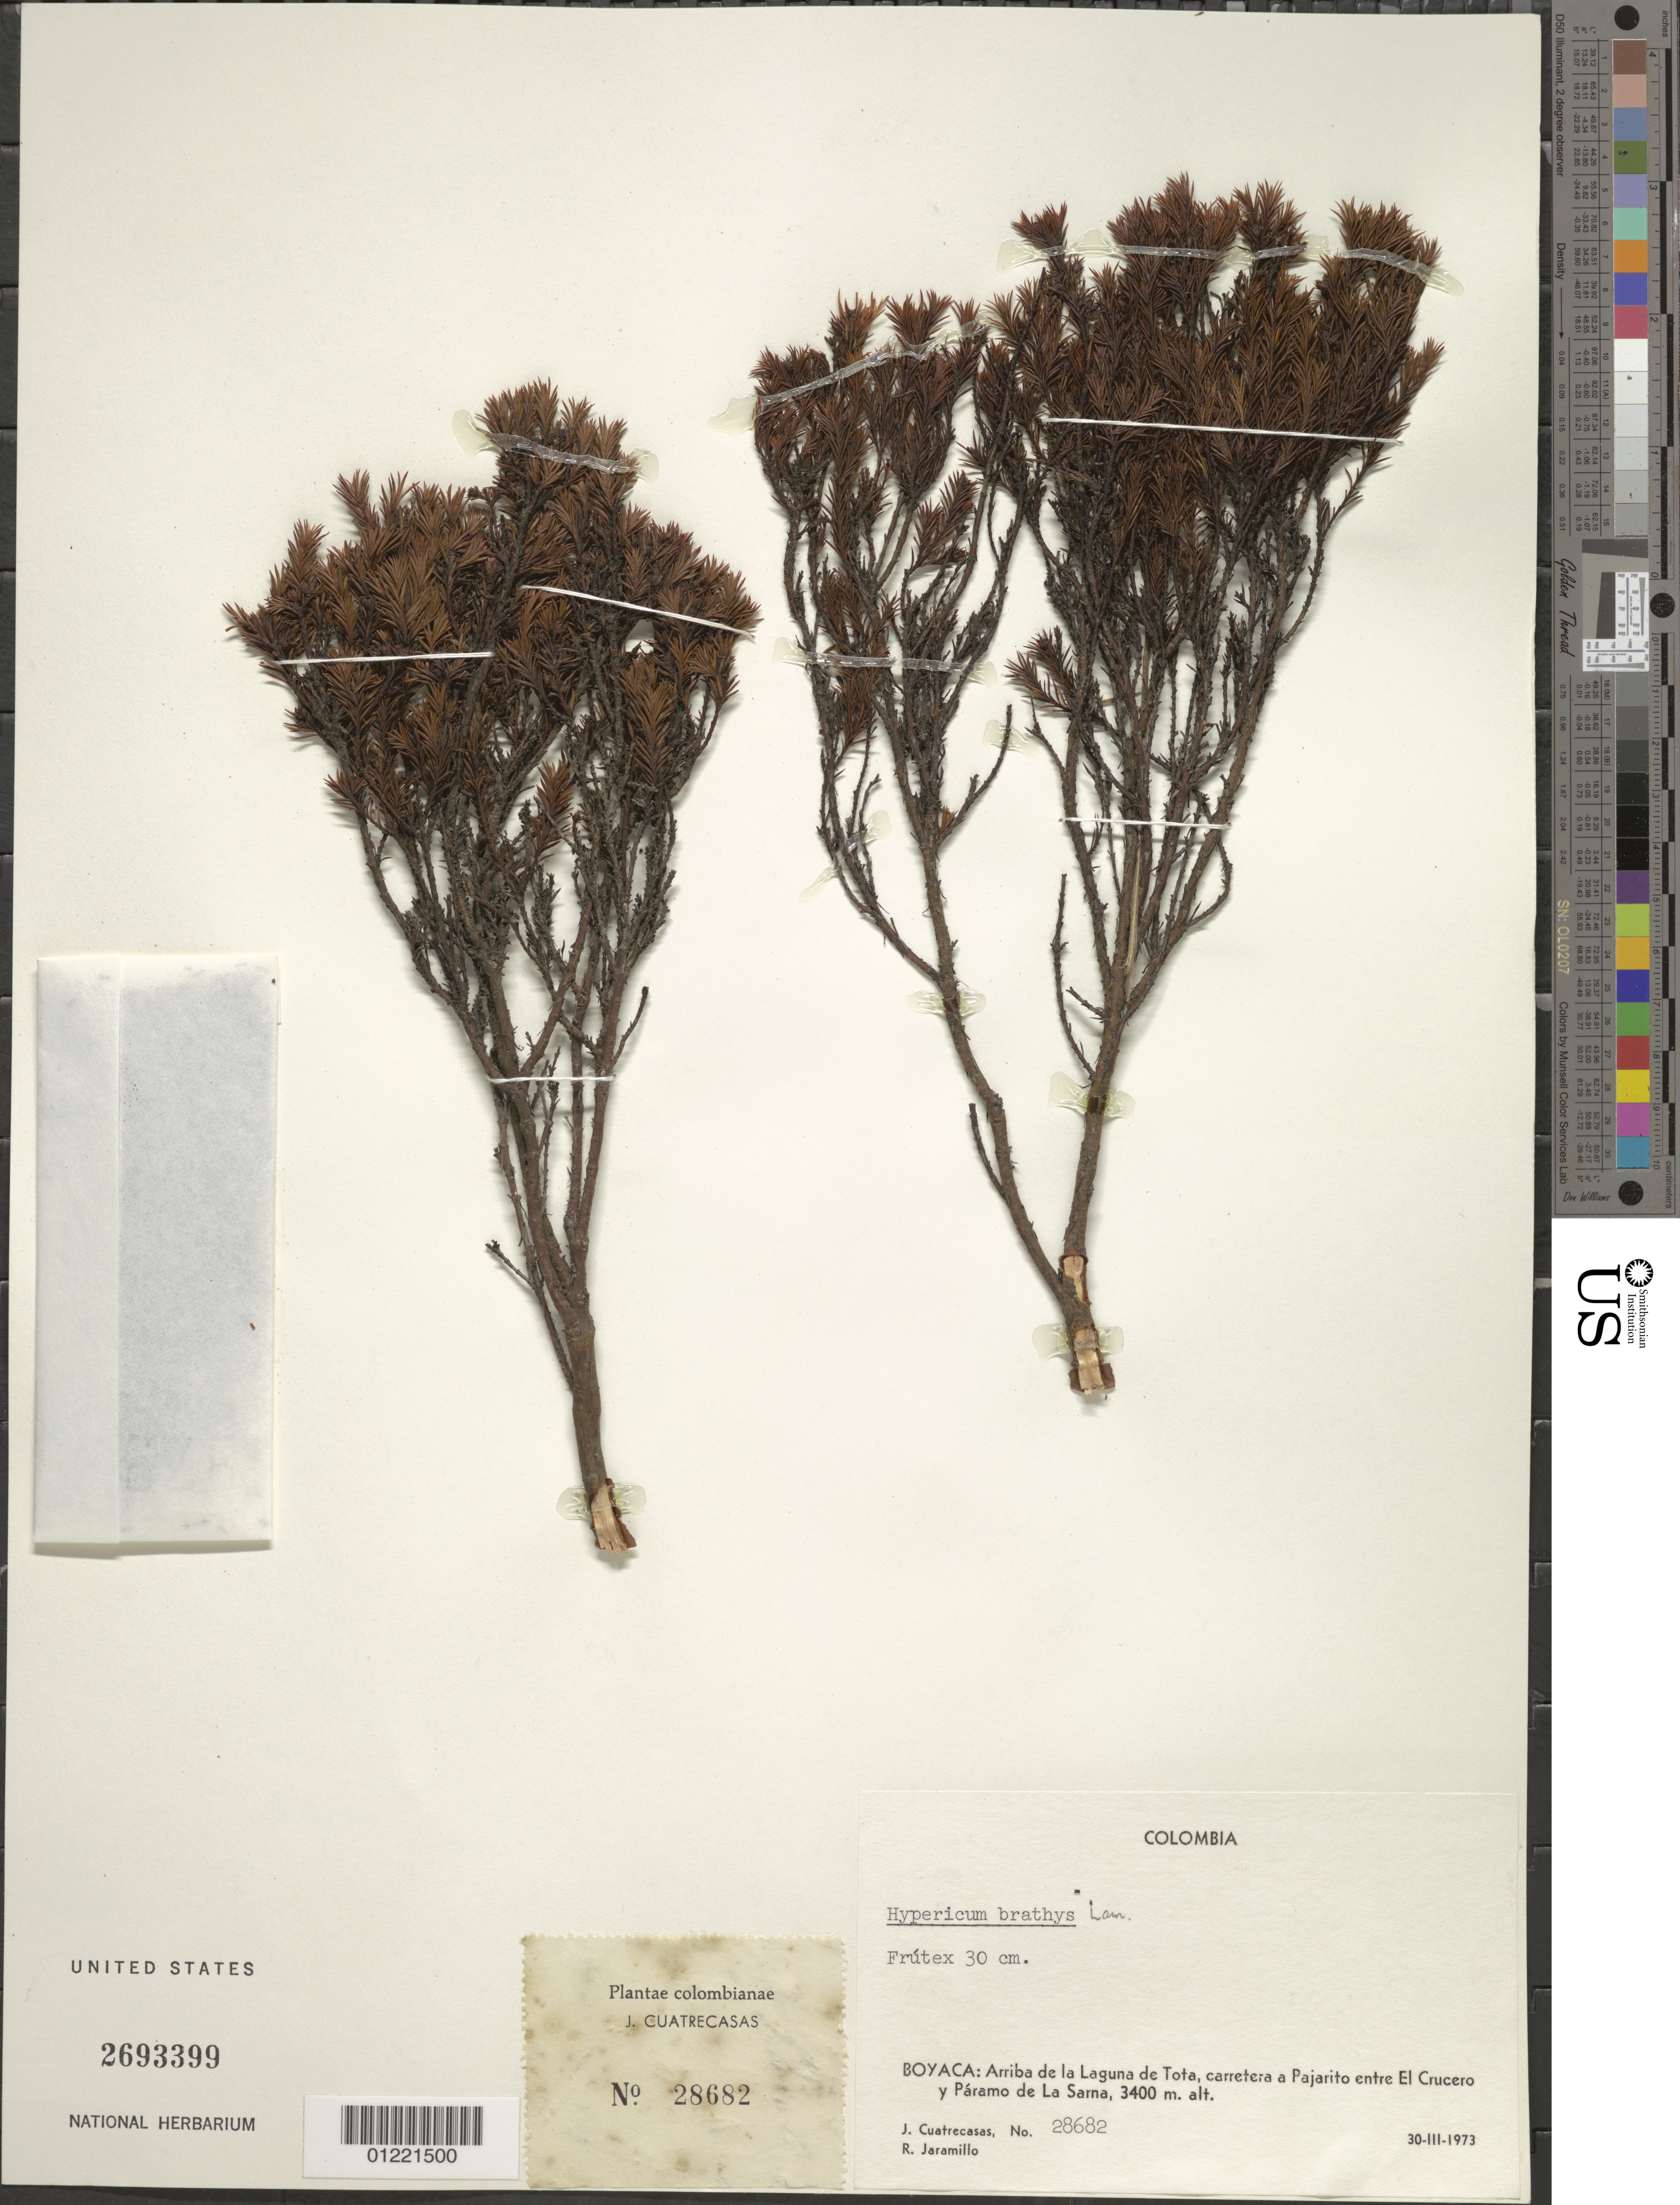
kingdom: Plantae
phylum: Tracheophyta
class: Magnoliopsida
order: Malpighiales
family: Hypericaceae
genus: Hypericum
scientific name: Hypericum juniperinum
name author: Kunth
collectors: J. Cuatrecasas & R. Jaramillo M.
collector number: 28682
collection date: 1973-03-30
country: Colombia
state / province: Boyacá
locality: Arriba de Laguna de Tota, carretera a Pajarito entre El Crucero y Páramo de la Sarna.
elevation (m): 3400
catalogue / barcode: US 2693399